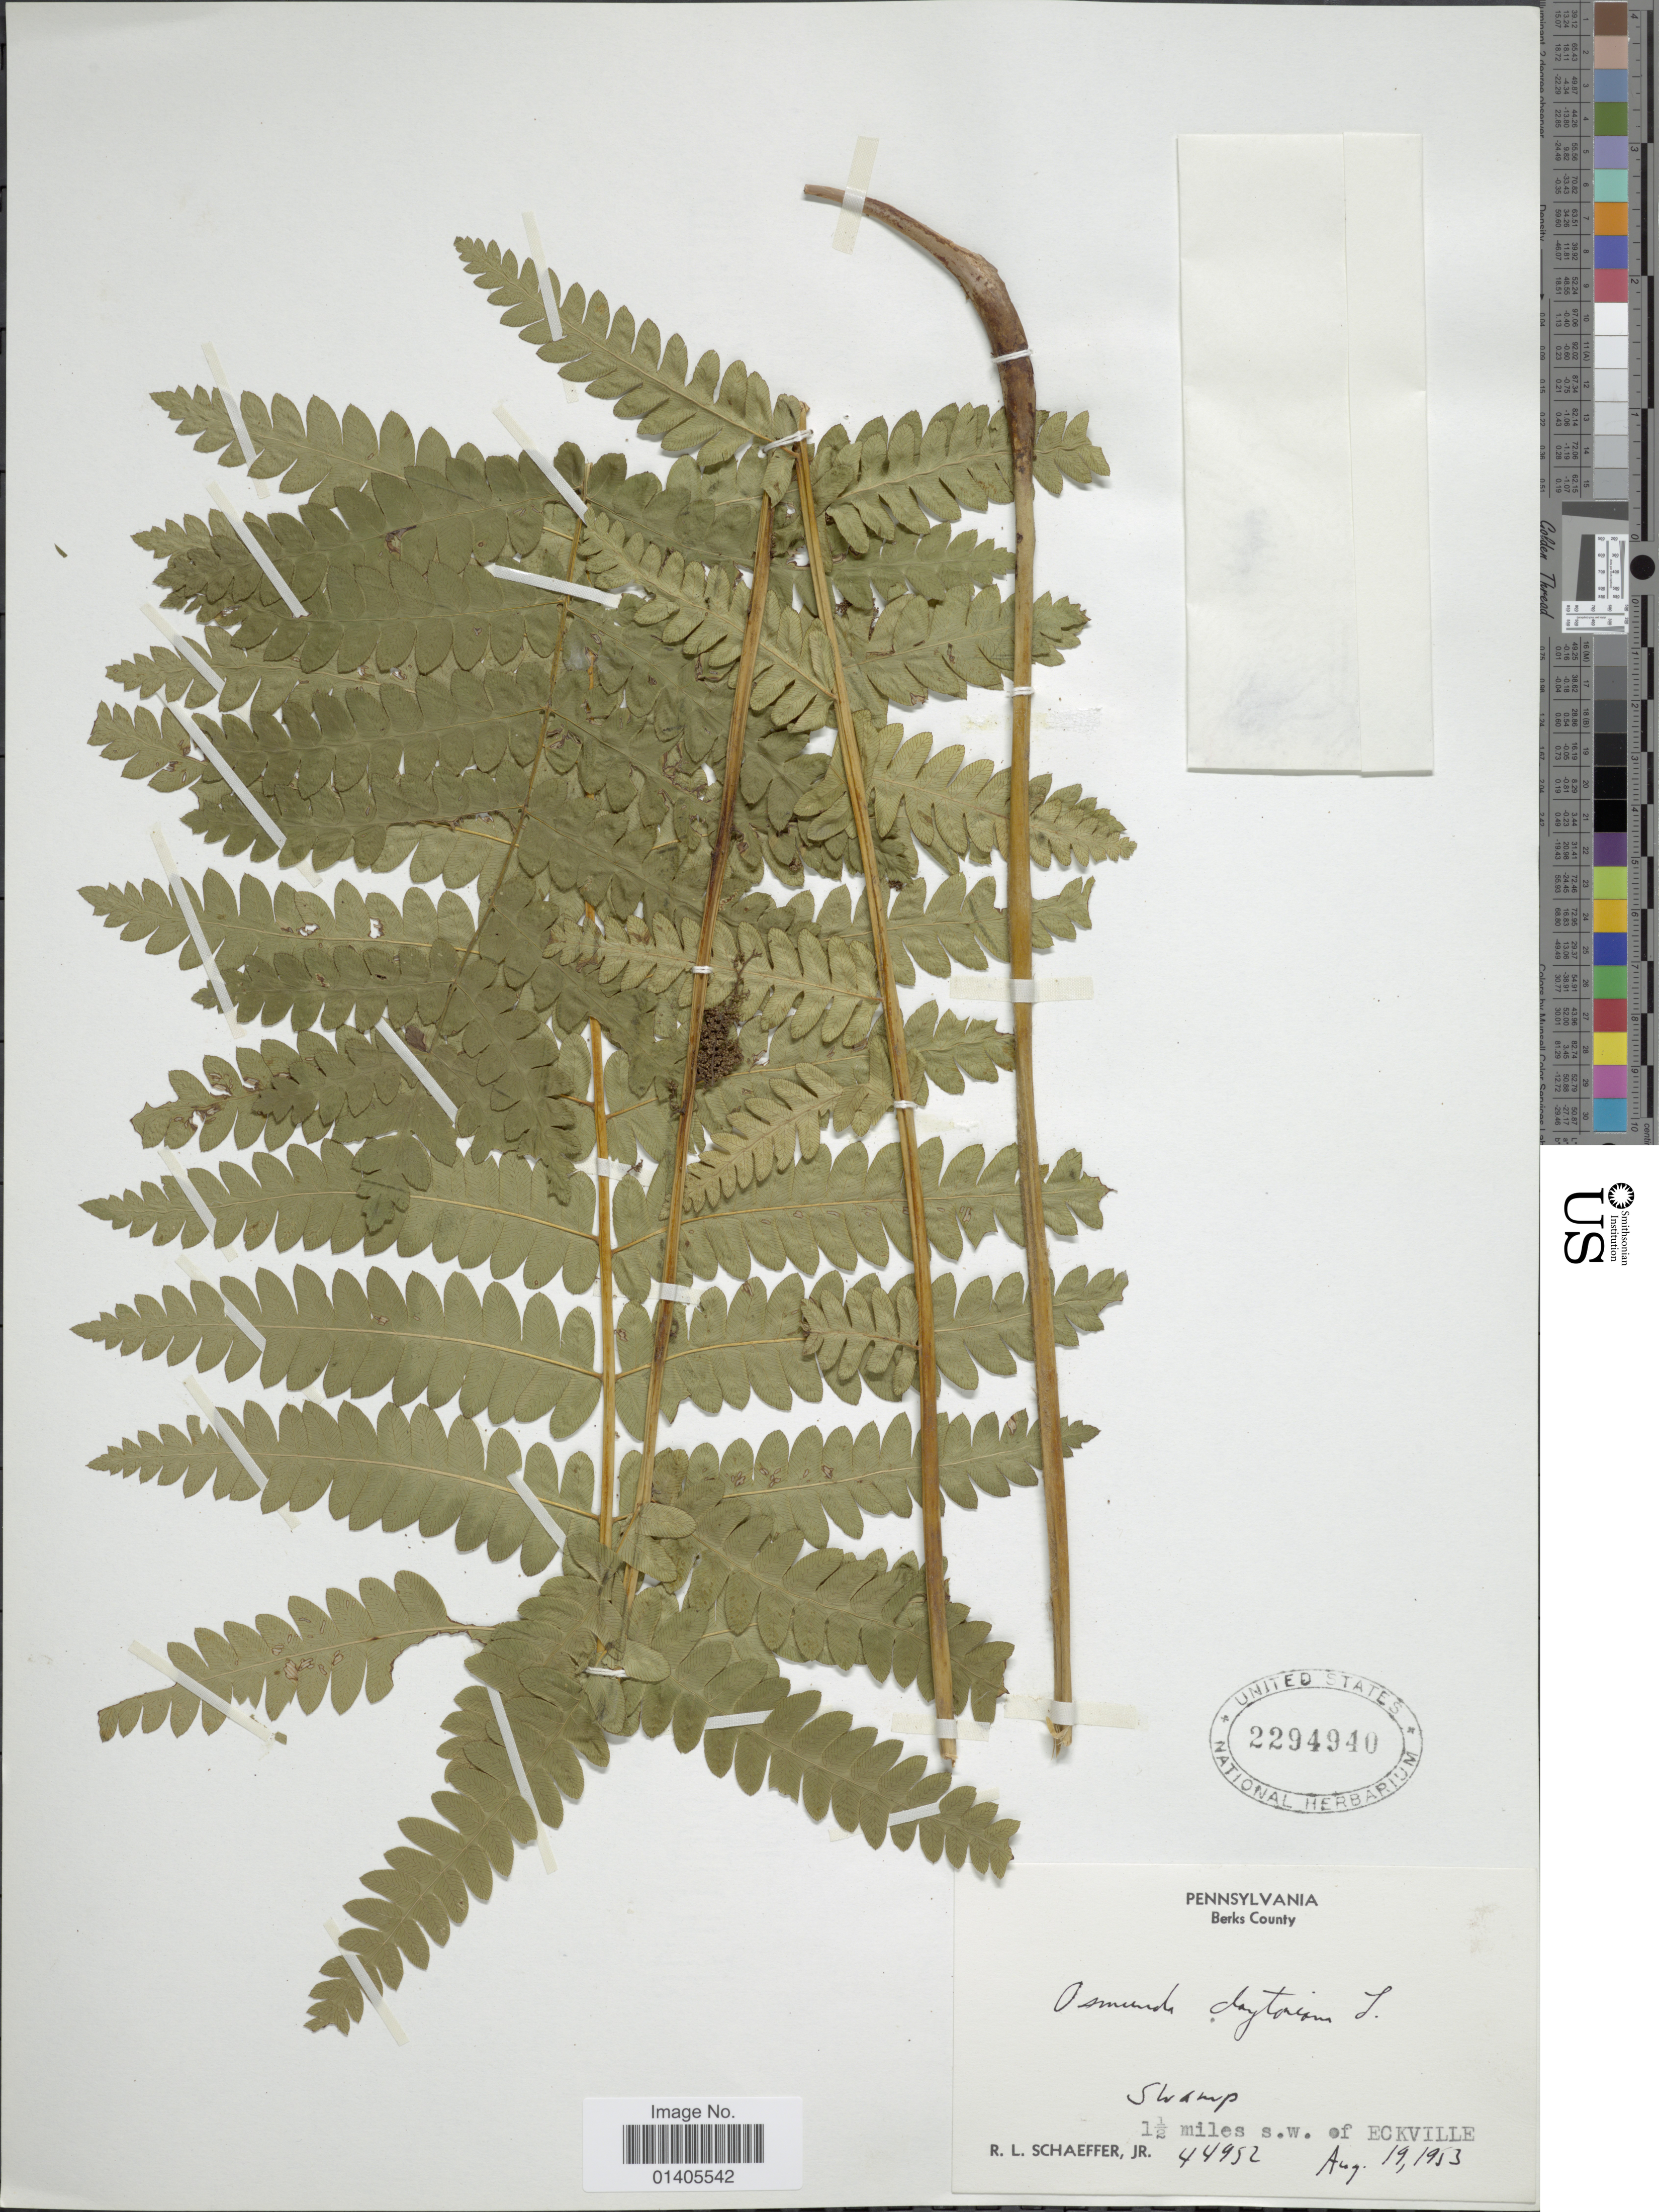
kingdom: Plantae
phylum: Tracheophyta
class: Polypodiopsida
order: Osmundales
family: Osmundaceae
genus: Osmunda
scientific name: Osmunda claytoniana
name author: (L.) Tagawa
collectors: R. L. Schaeffer Jr.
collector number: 44952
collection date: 1953-08-19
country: United States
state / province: Pennsylvania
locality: Berks County, 1½ miles s.w. of Eckville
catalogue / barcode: US 2294940